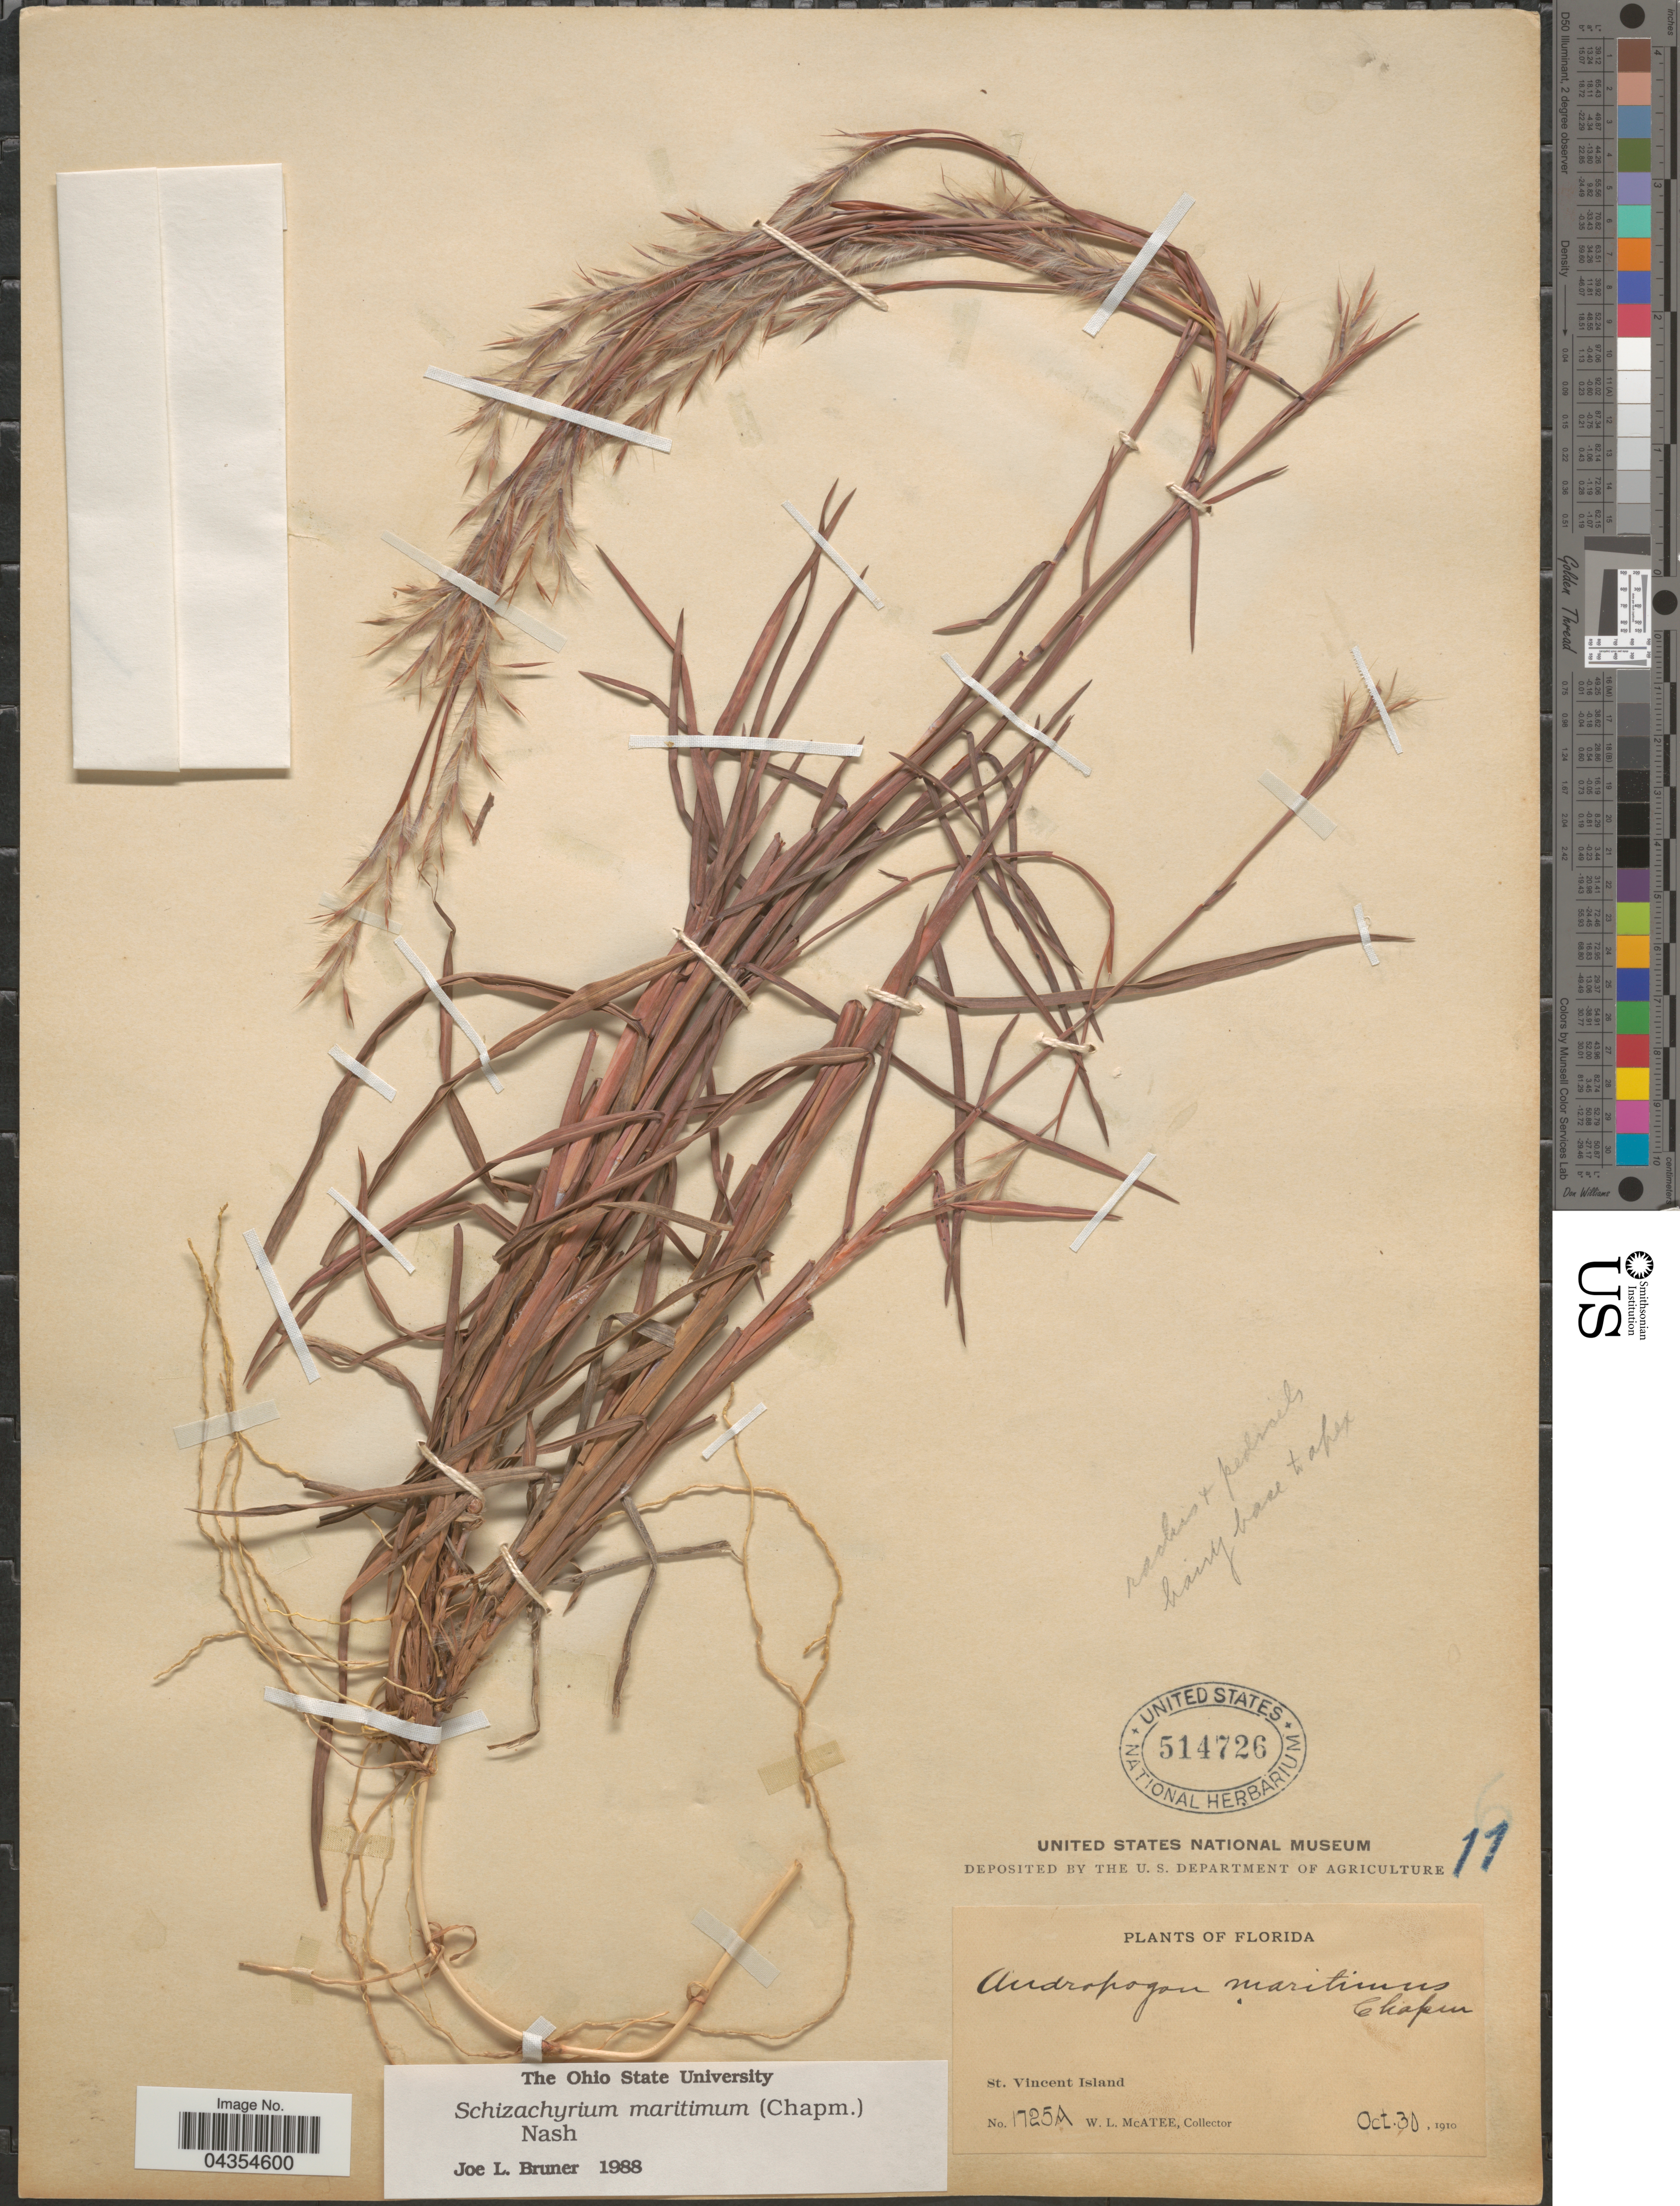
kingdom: Plantae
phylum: Tracheophyta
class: Liliopsida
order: Poales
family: Poaceae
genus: Schizachyrium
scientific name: Schizachyrium maritimum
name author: (Chapm.) Nash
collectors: W. McAtee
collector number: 1725A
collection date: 1910-10-30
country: United States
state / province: Florida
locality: St. Vincent Island.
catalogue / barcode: US 514726